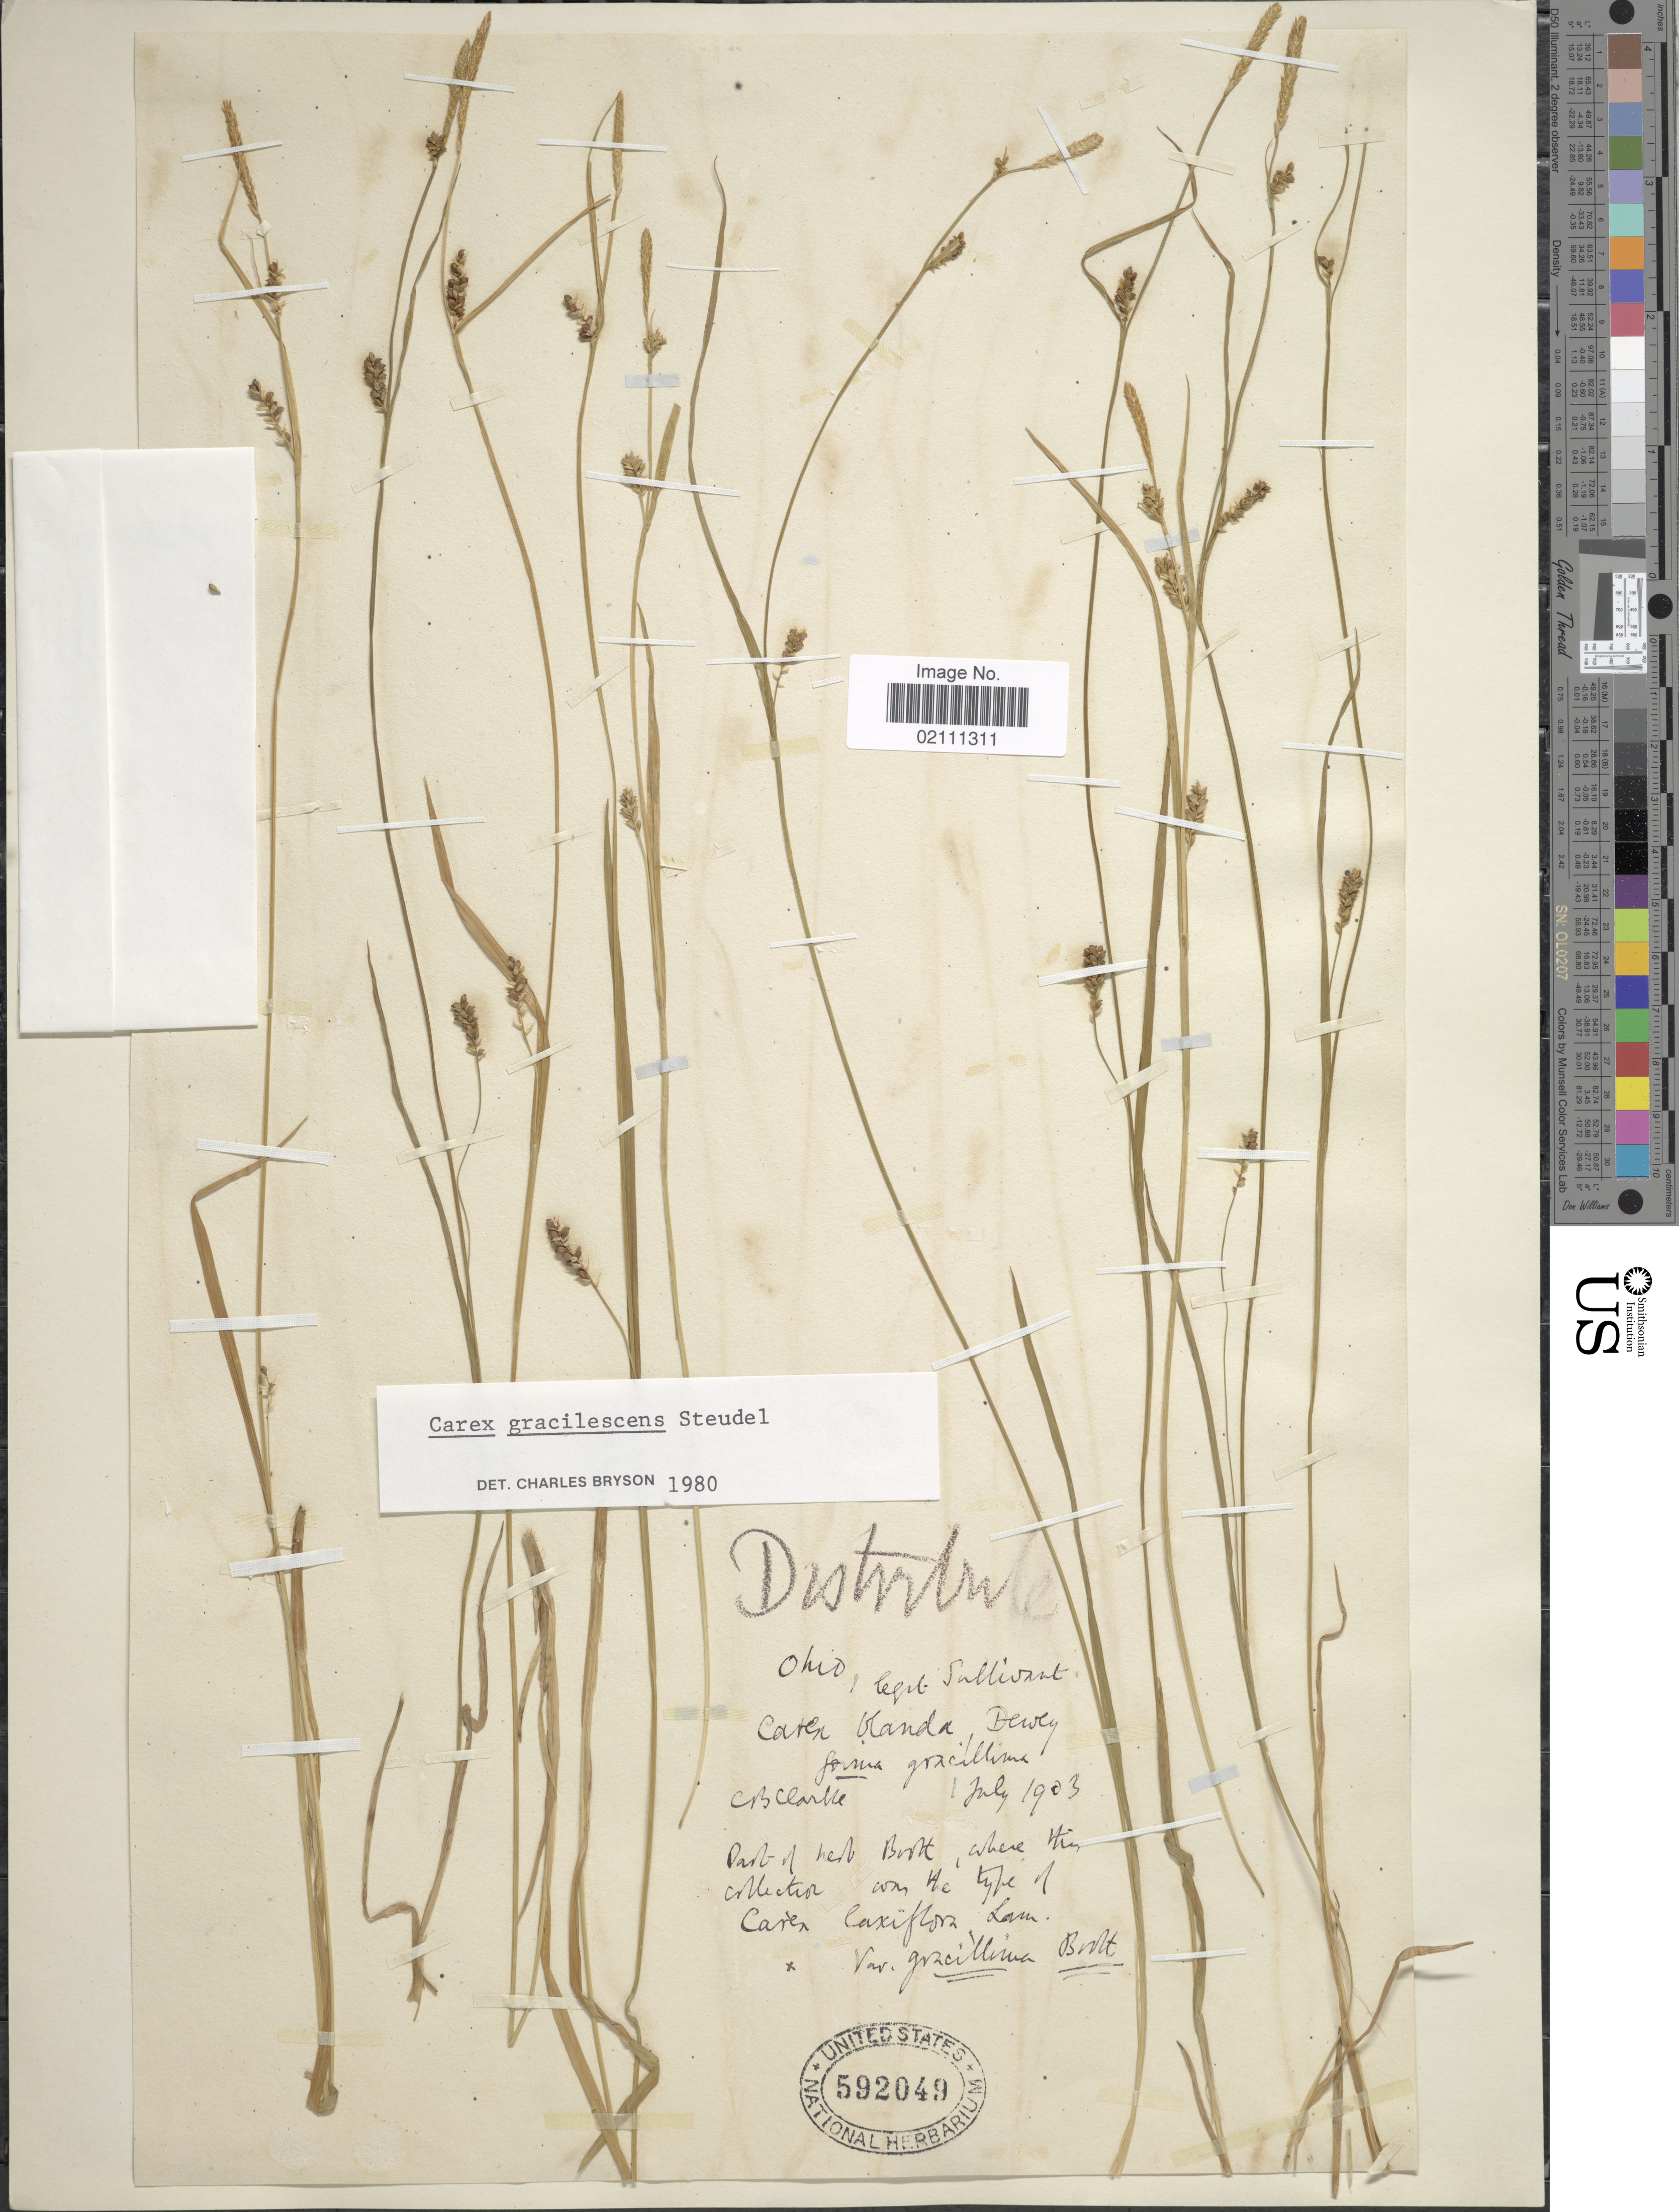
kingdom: Plantae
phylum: Tracheophyta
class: Liliopsida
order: Poales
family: Cyperaceae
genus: Carex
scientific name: Carex gracilescens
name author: Steud.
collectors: Sullivant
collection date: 1903-07-01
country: United States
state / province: Ohio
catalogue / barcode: US 592049